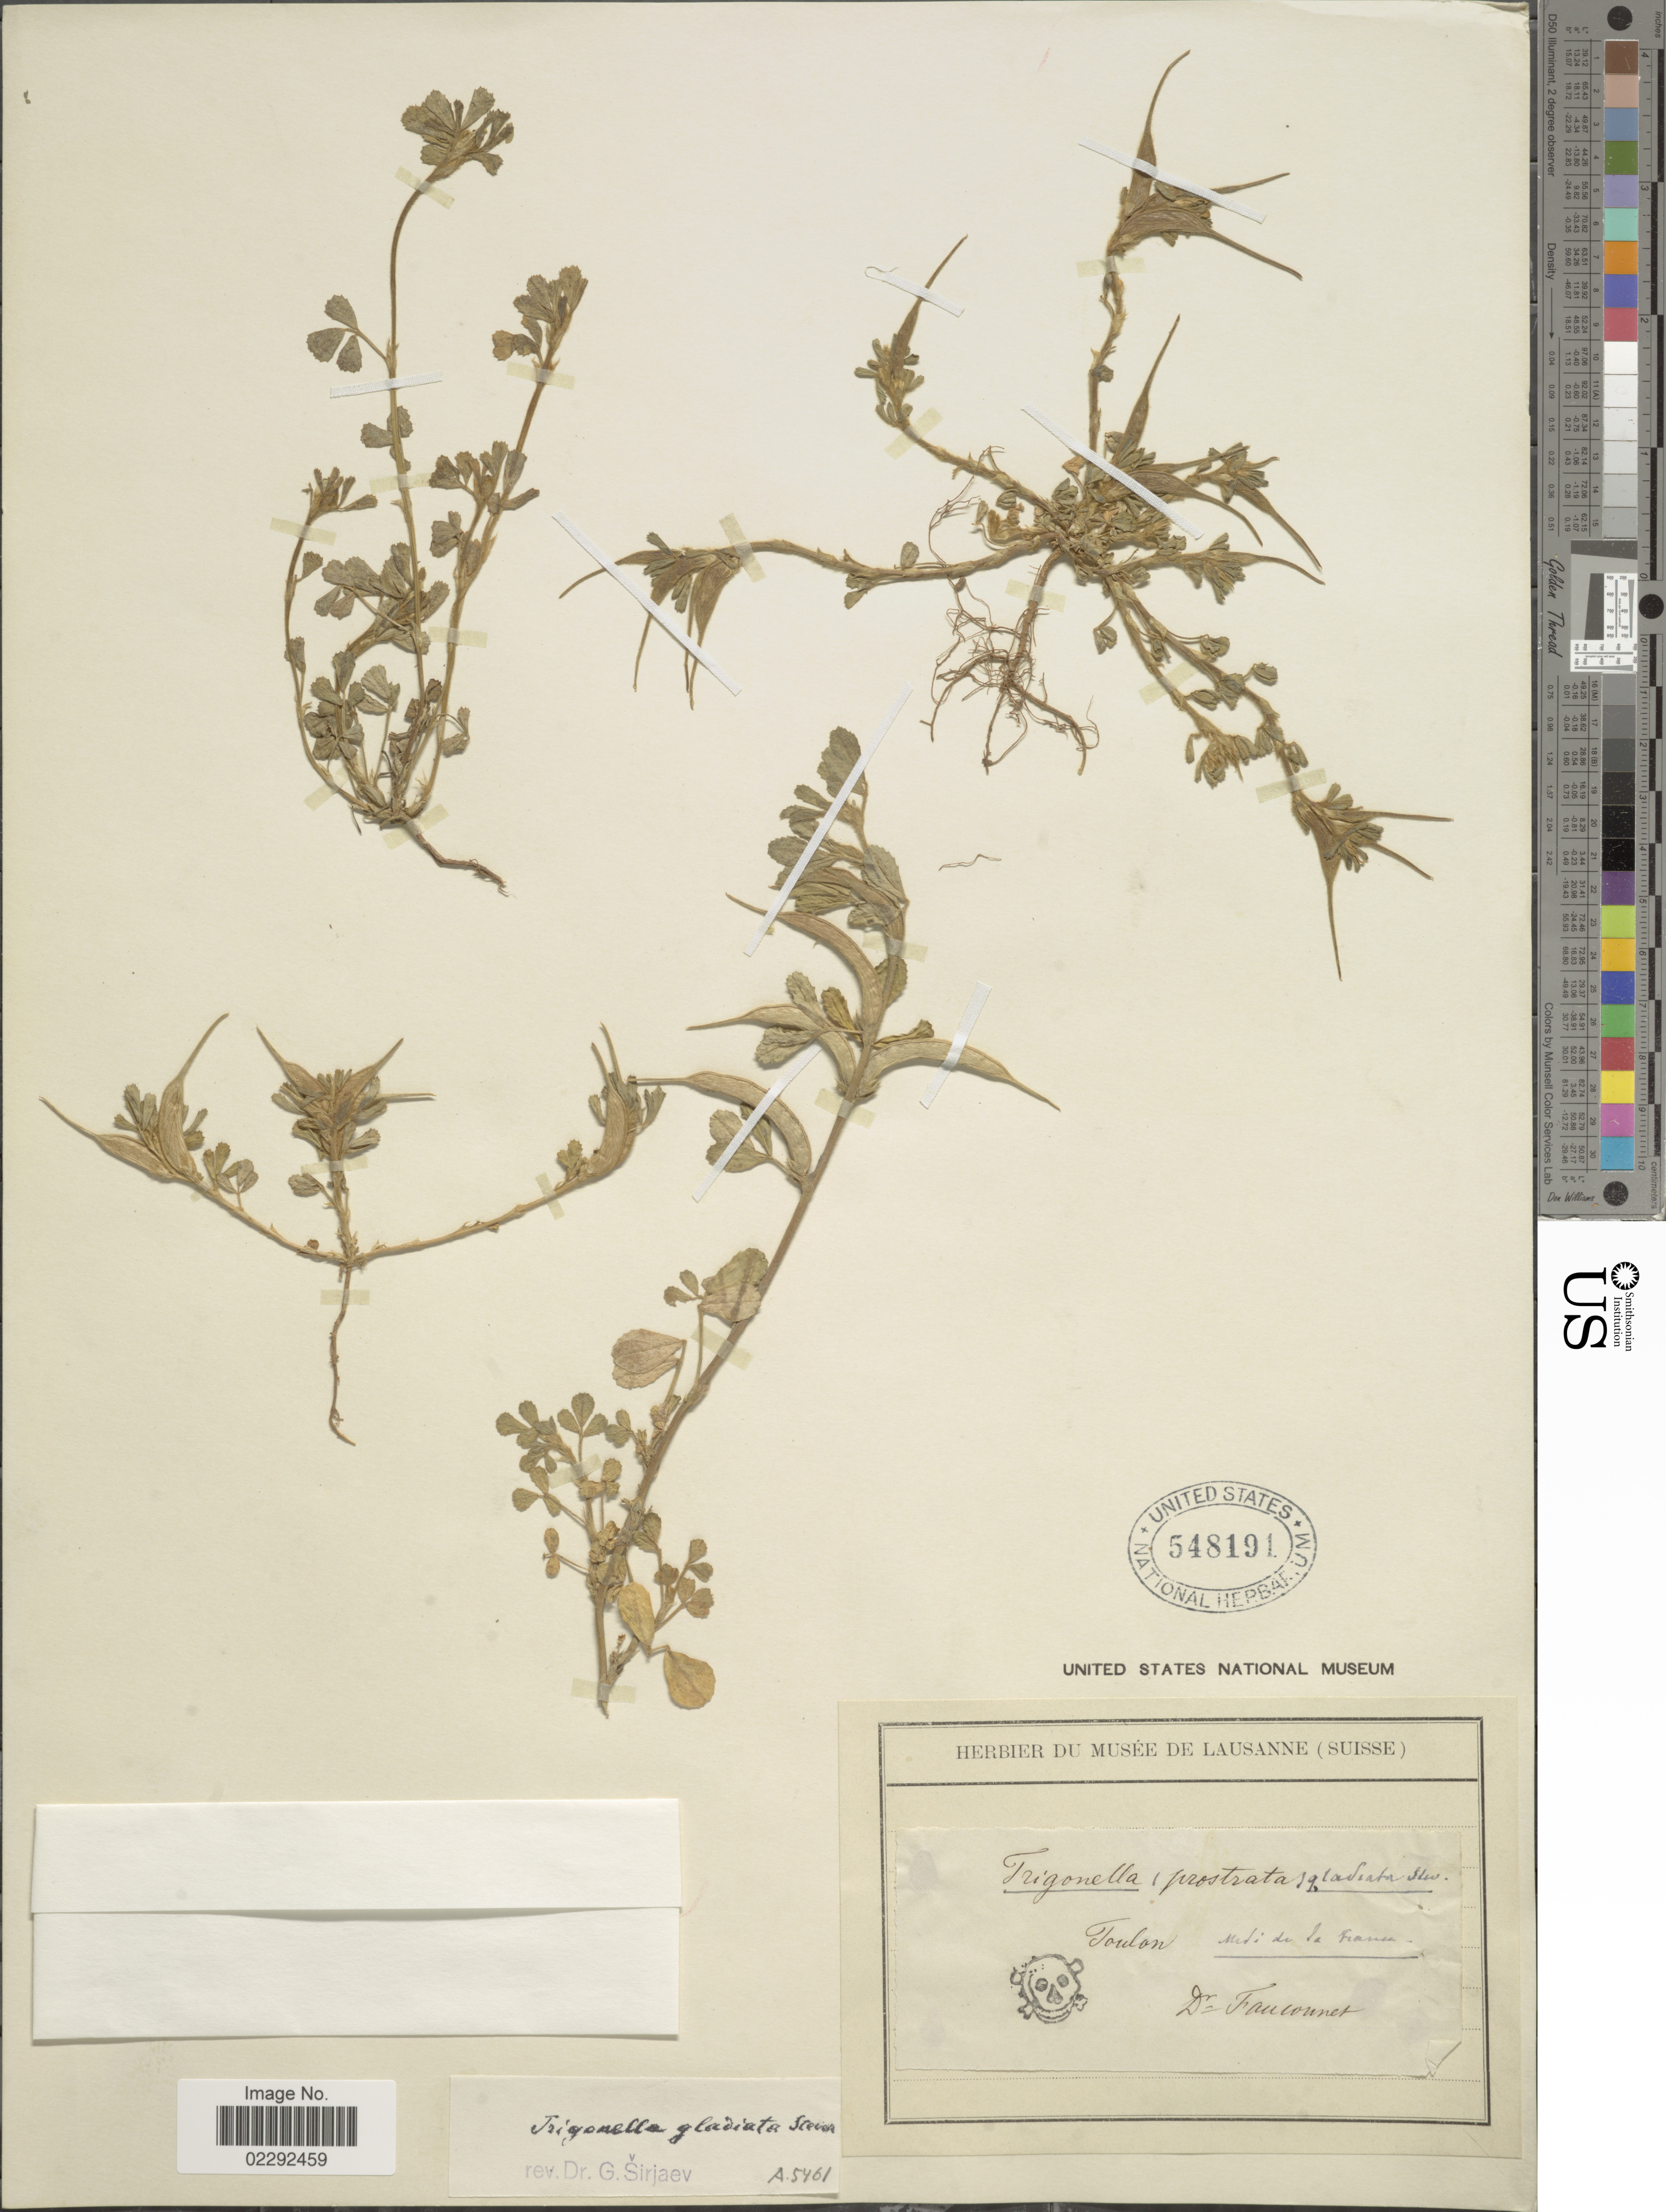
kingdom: Plantae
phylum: Tracheophyta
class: Magnoliopsida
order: Fabales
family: Fabaceae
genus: Trigonella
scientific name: Trigonella gladiata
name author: M. Bieb.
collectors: Fauconnet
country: France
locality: Foulon. midi di la France [interpreted]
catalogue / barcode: US 548191